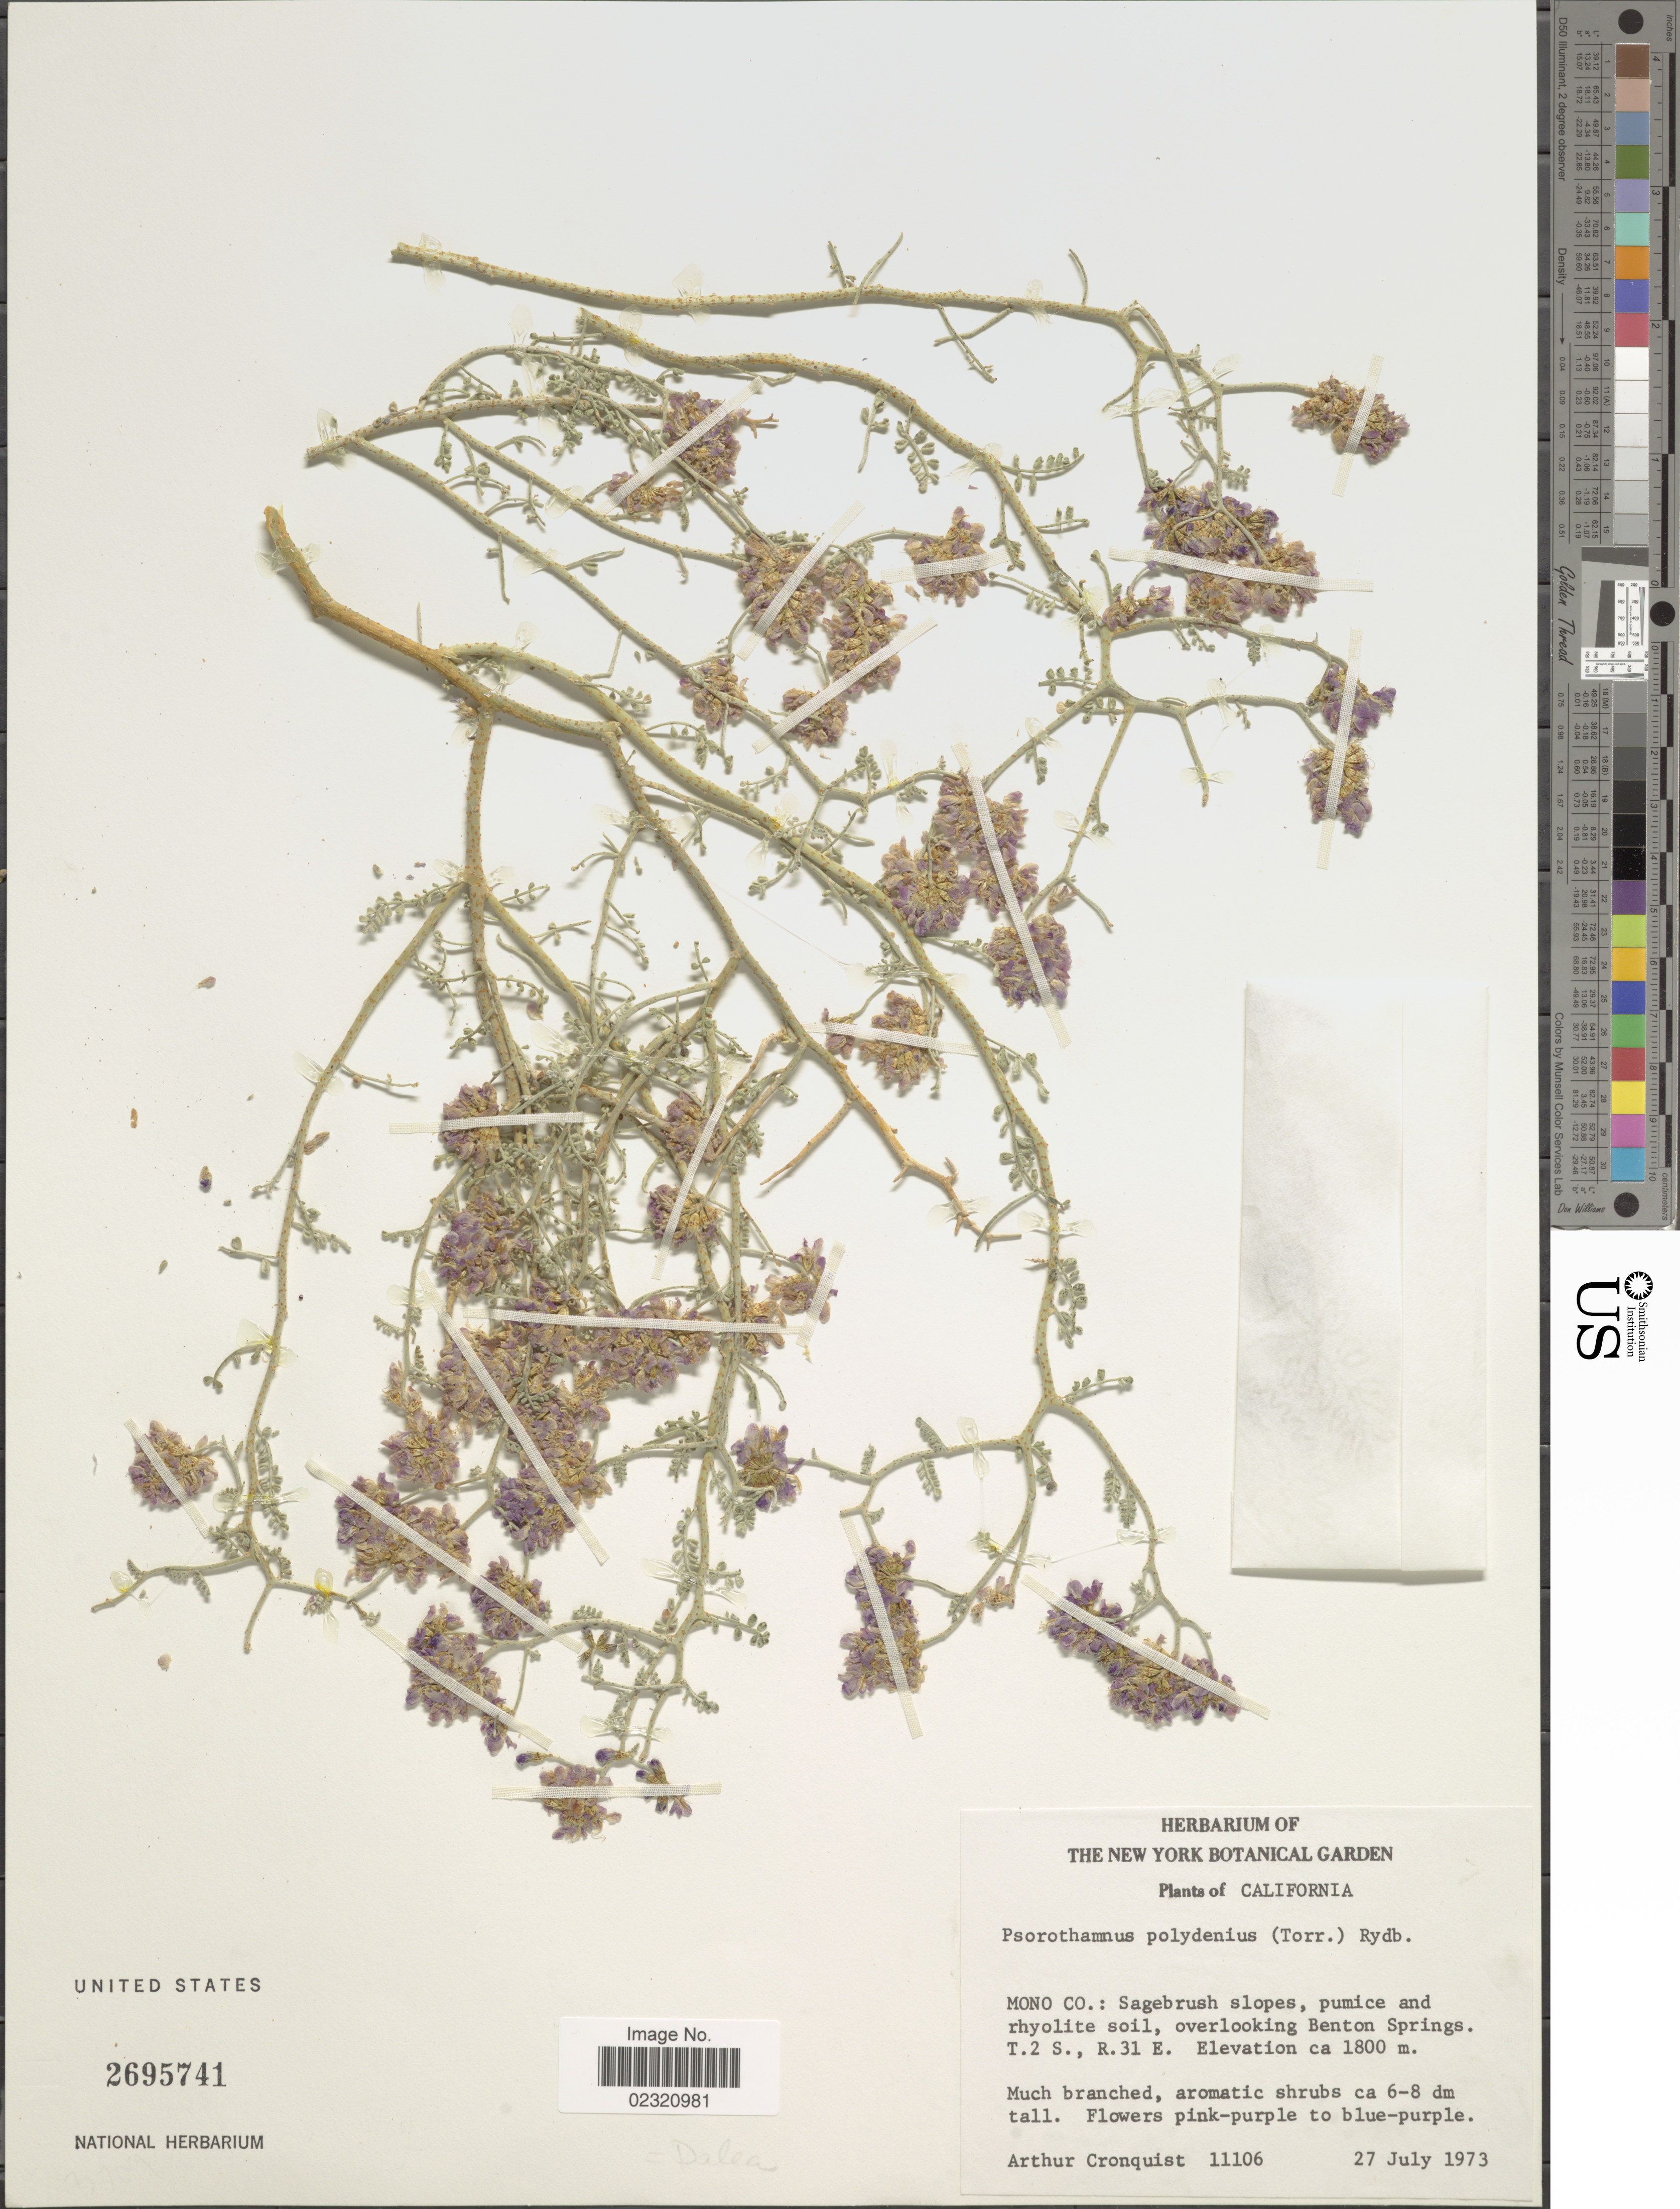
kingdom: Plantae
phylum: Tracheophyta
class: Magnoliopsida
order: Fabales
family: Fabaceae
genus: Psorothamnus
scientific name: Psorothamnus polydenius var. polydenius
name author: (Torr.) Rydb.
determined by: Strong, M. T., (US), Smithsonian Institution - National Museum of Natural History (UNITED STATES)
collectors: A. J. Cronquist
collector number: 11106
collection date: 1973-07-27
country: United States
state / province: California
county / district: Mono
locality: Mono Co.: Sagebrush slopes, pumice and rgyolite soil, overlooking Benton Springs T2S, R31E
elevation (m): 1800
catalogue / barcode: US 2695741